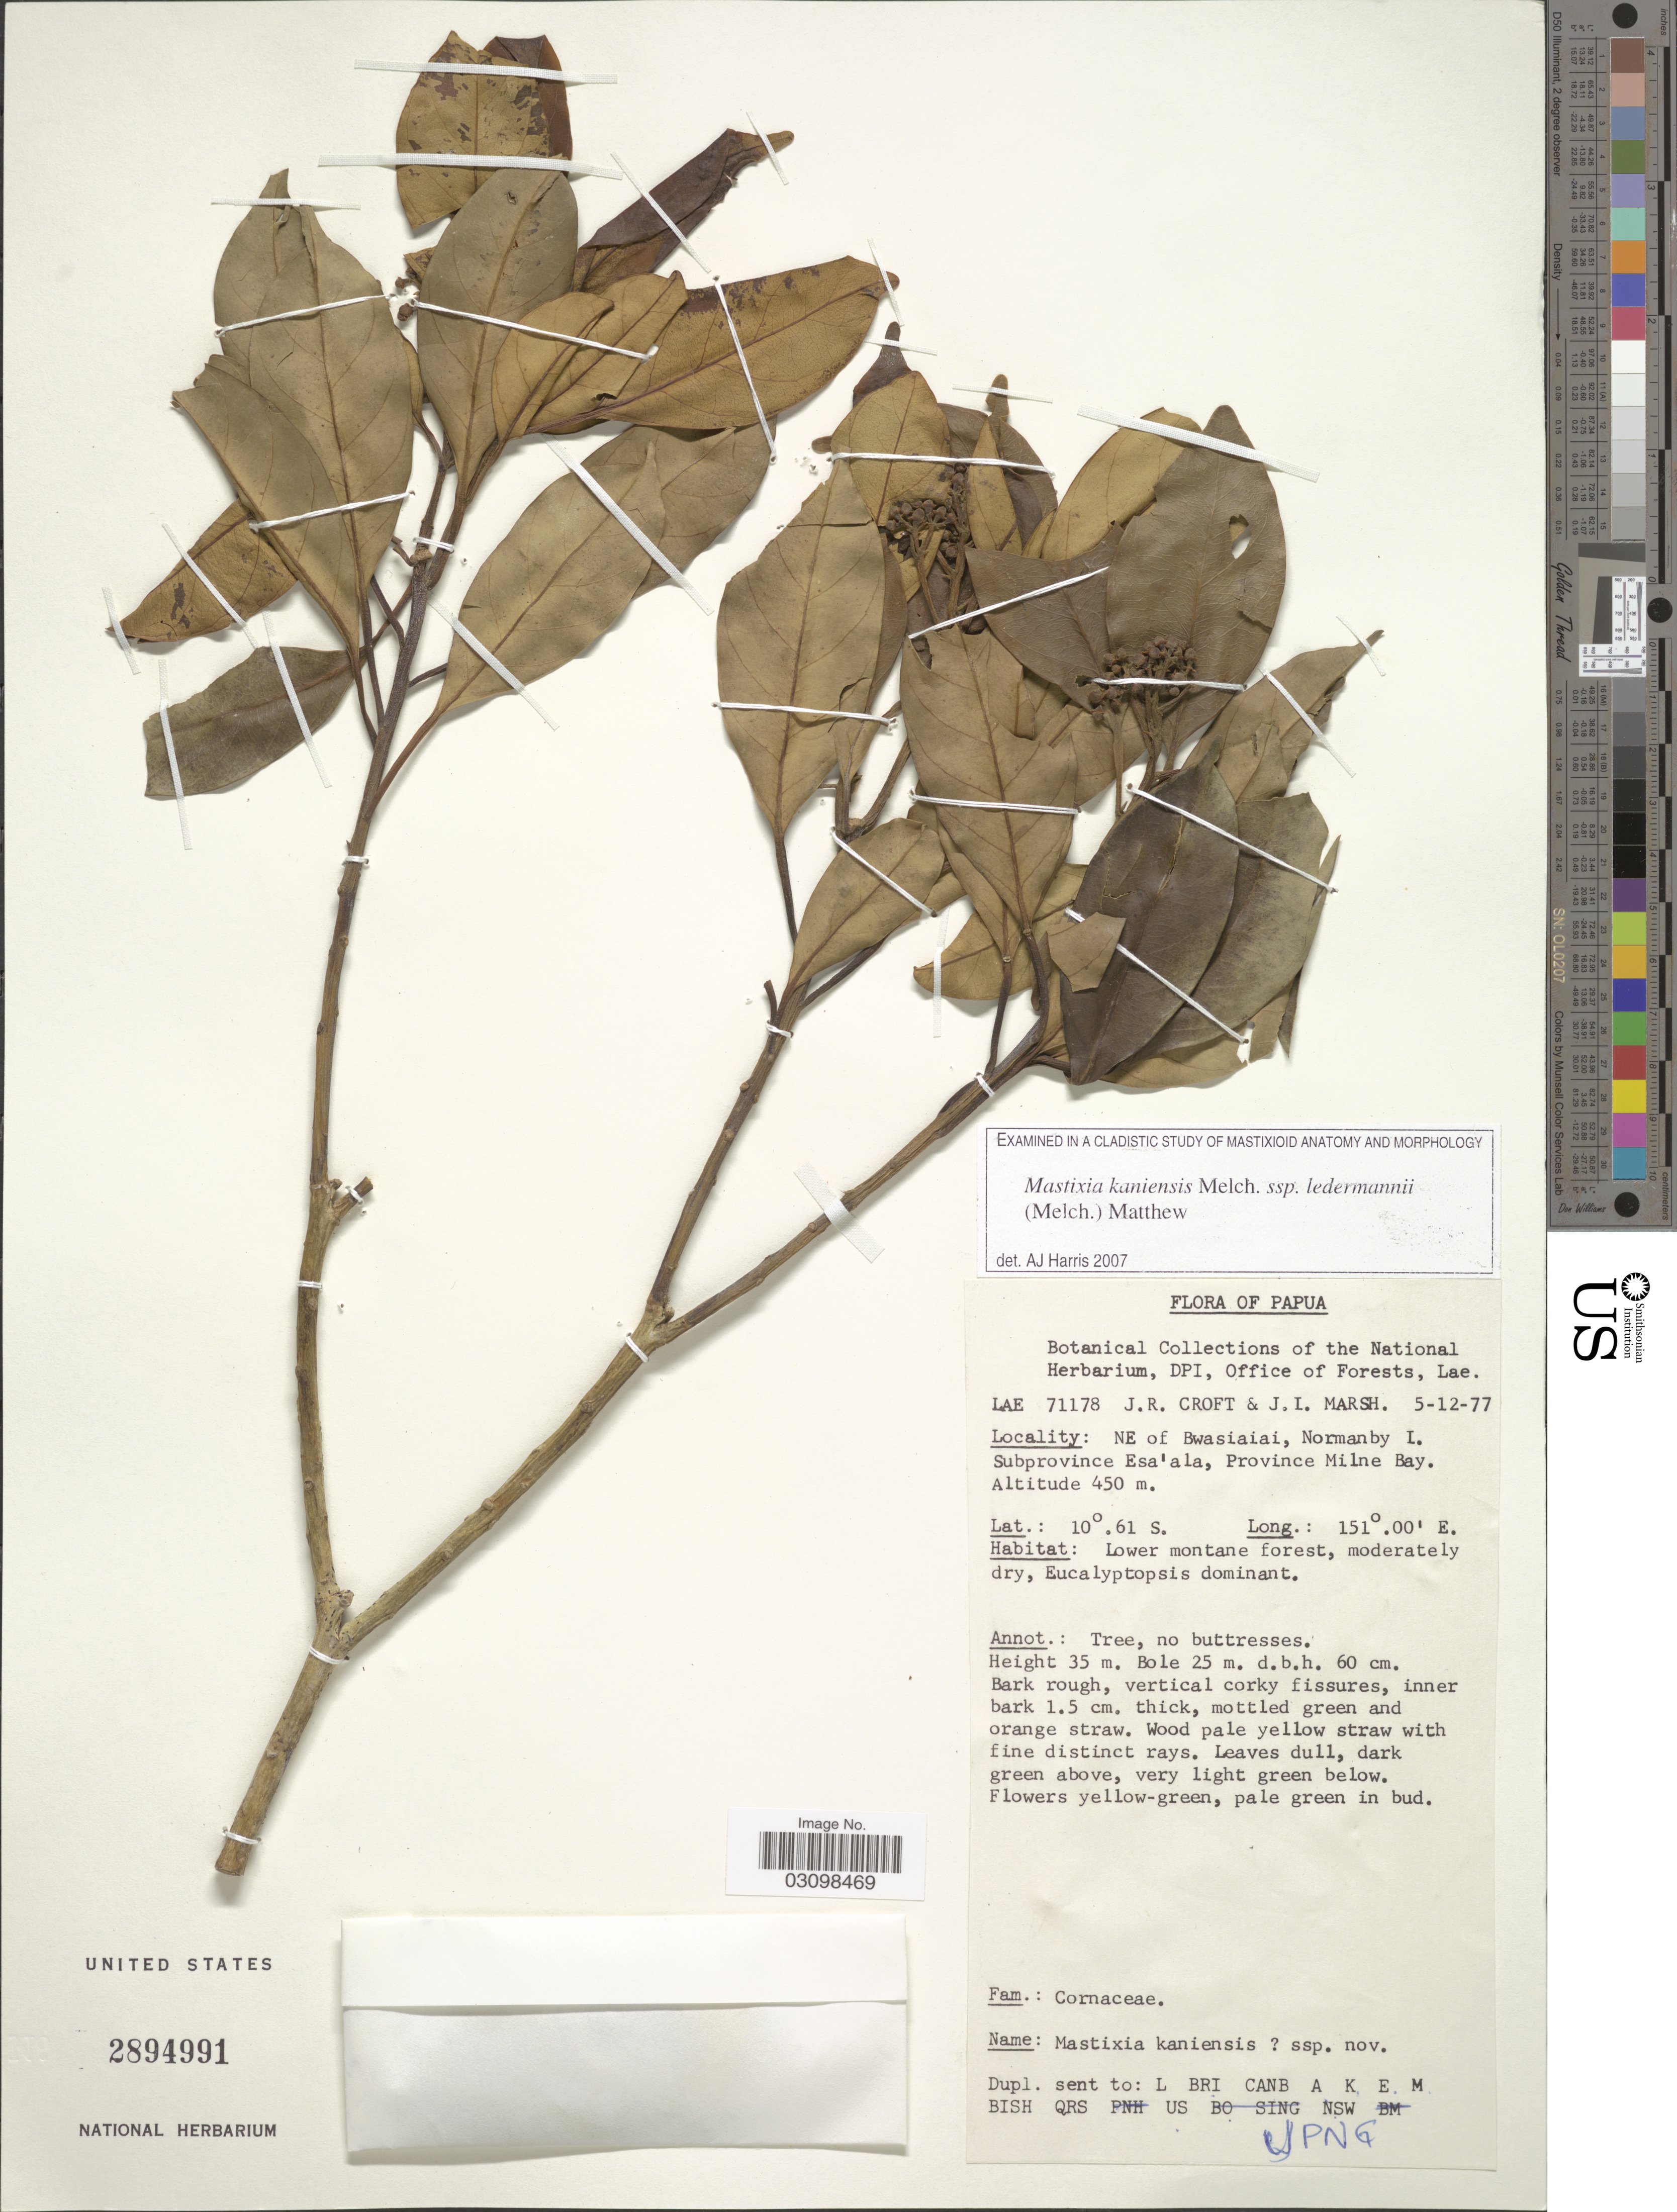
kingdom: Plantae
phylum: Tracheophyta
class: Magnoliopsida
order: Cornales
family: Nyssaceae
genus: Mastixia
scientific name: Mastixia kaniensis subsp. ledermannii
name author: (Melch.) K.M. Matthew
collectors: J. R. Croft & J. Marsh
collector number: LAE71178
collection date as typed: Transcribed d/m/y: 5/12/77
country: Papua New Guinea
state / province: Milne Bay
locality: Papua, NE of Bwasiaiai, Normanby I. Subprovince Esa'ala.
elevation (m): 450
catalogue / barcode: US 2894991